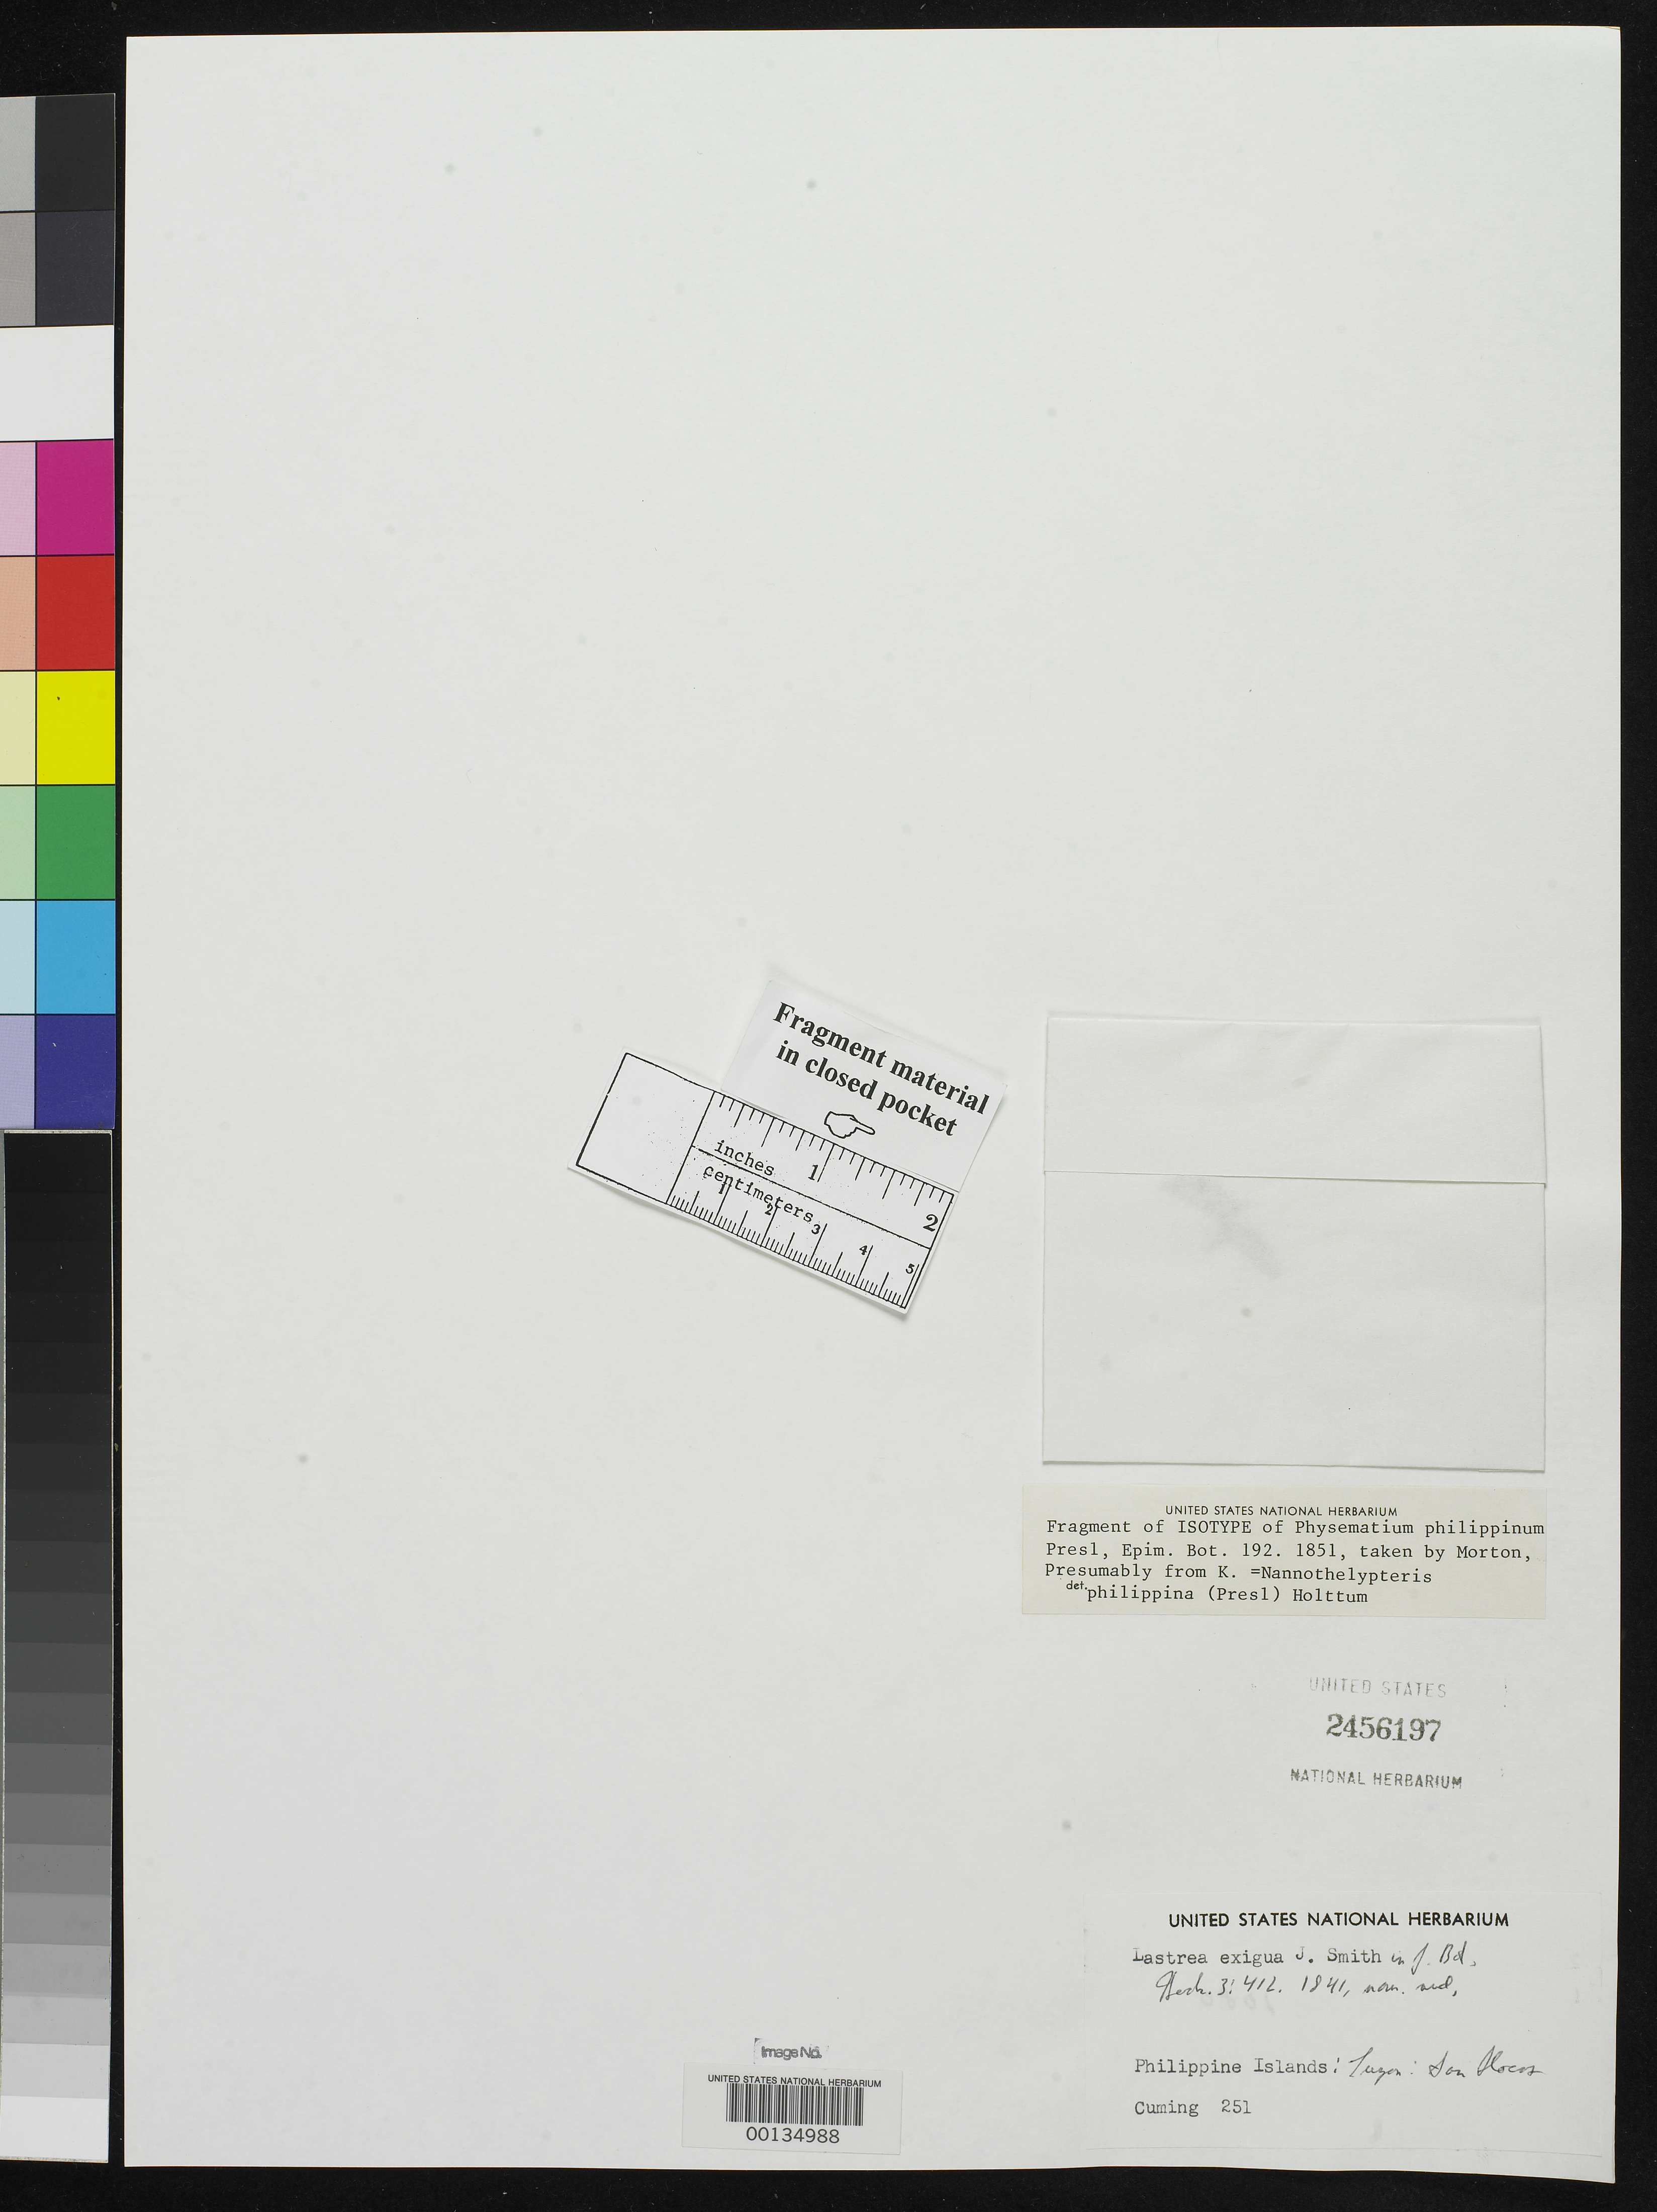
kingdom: Plantae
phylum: Tracheophyta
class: Polypodiopsida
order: Polypodiales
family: Woodsiaceae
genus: Physematium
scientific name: Physematium philippinum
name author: C. Presl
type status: Isotype Fragment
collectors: H. Cuming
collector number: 251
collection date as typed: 1836 to -- --- 1840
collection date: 1836/1840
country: Philippines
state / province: Ilocos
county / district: Ilocos Sur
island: Luzon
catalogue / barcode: US 2456197